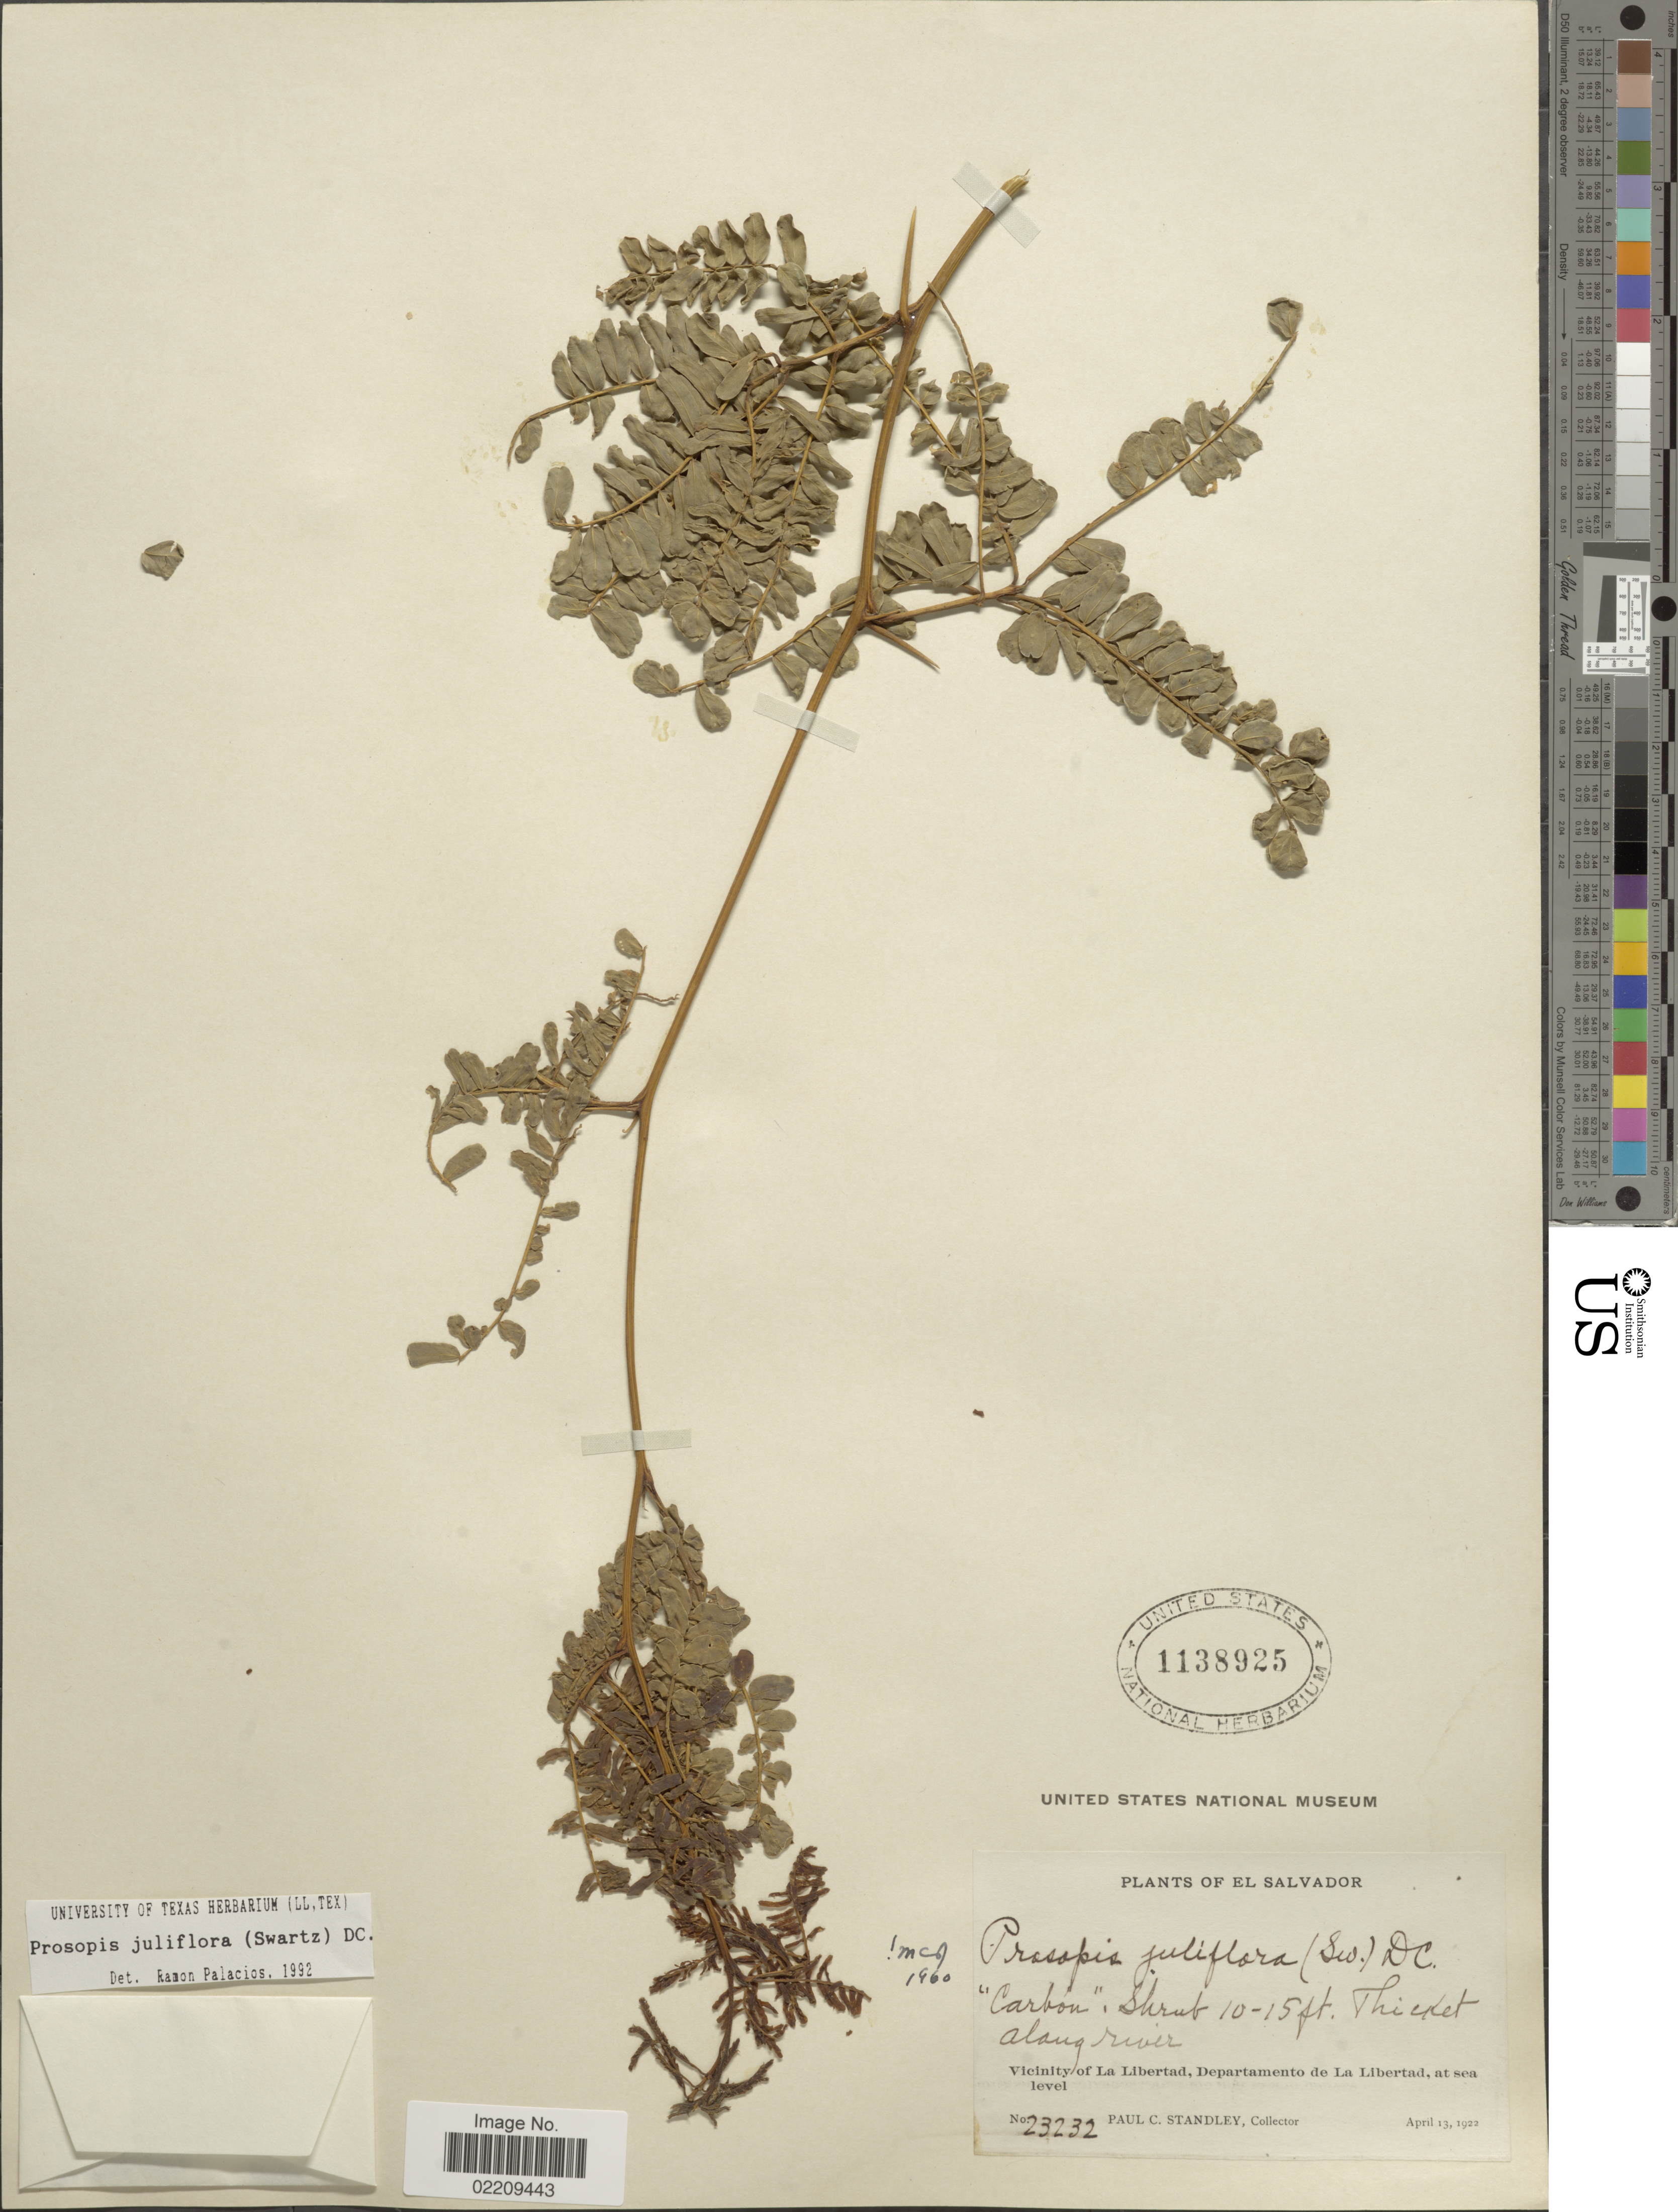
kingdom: Plantae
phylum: Tracheophyta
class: Magnoliopsida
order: Fabales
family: Fabaceae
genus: Neltuma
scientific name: Neltuma juliflora var. juliflora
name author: (Sw.) Raf.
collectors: P. C. Standley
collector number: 23232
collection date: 1922-04-13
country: El Salvador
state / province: La Libertad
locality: Along river, vicinity of La Libertad.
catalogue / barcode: US 1138925